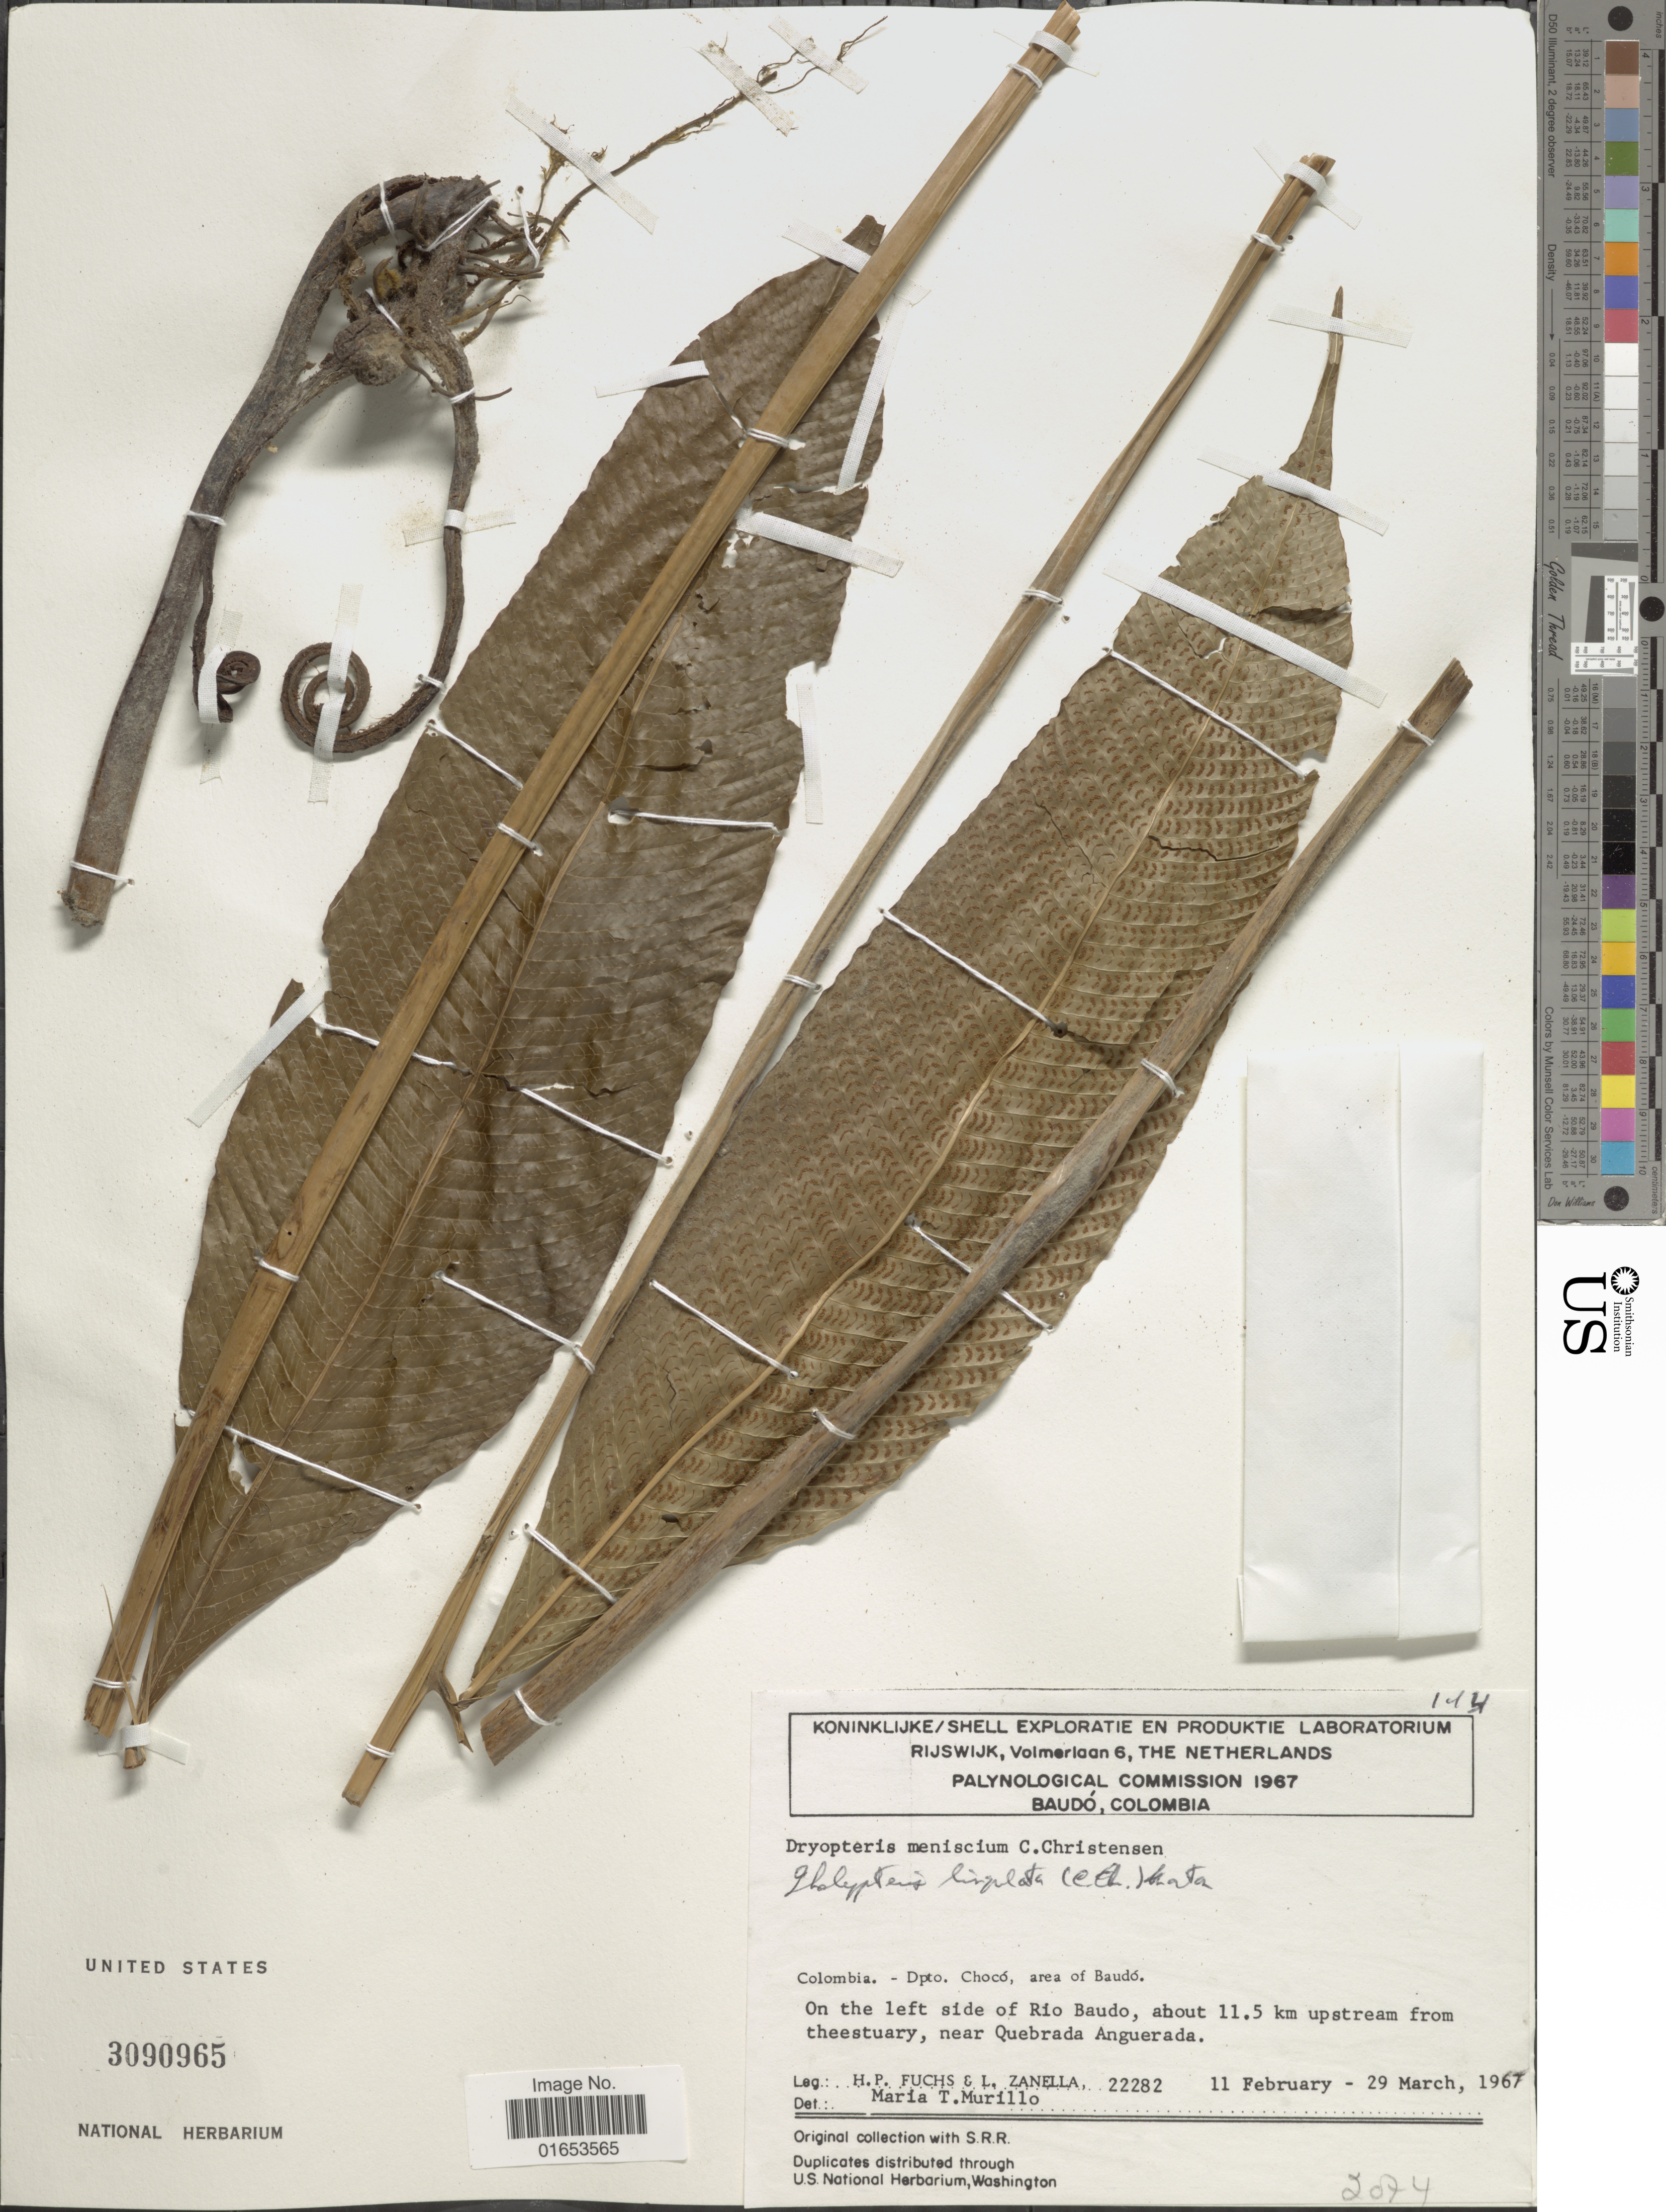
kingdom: Plantae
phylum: Tracheophyta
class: Polypodiopsida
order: Polypodiales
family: Thelypteridaceae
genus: Meniscium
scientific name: Meniscium lingulatum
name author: (C. Chr.) Pic. Serm.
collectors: H. P. Fuchs & L. Zanella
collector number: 22282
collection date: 1967-02-11/1967-03-29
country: Colombia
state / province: Chocó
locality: On the left side of Rio Baudo, about 11.5 km upstream from theestuary, near Quebrada Anguerada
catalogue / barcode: US 3090965